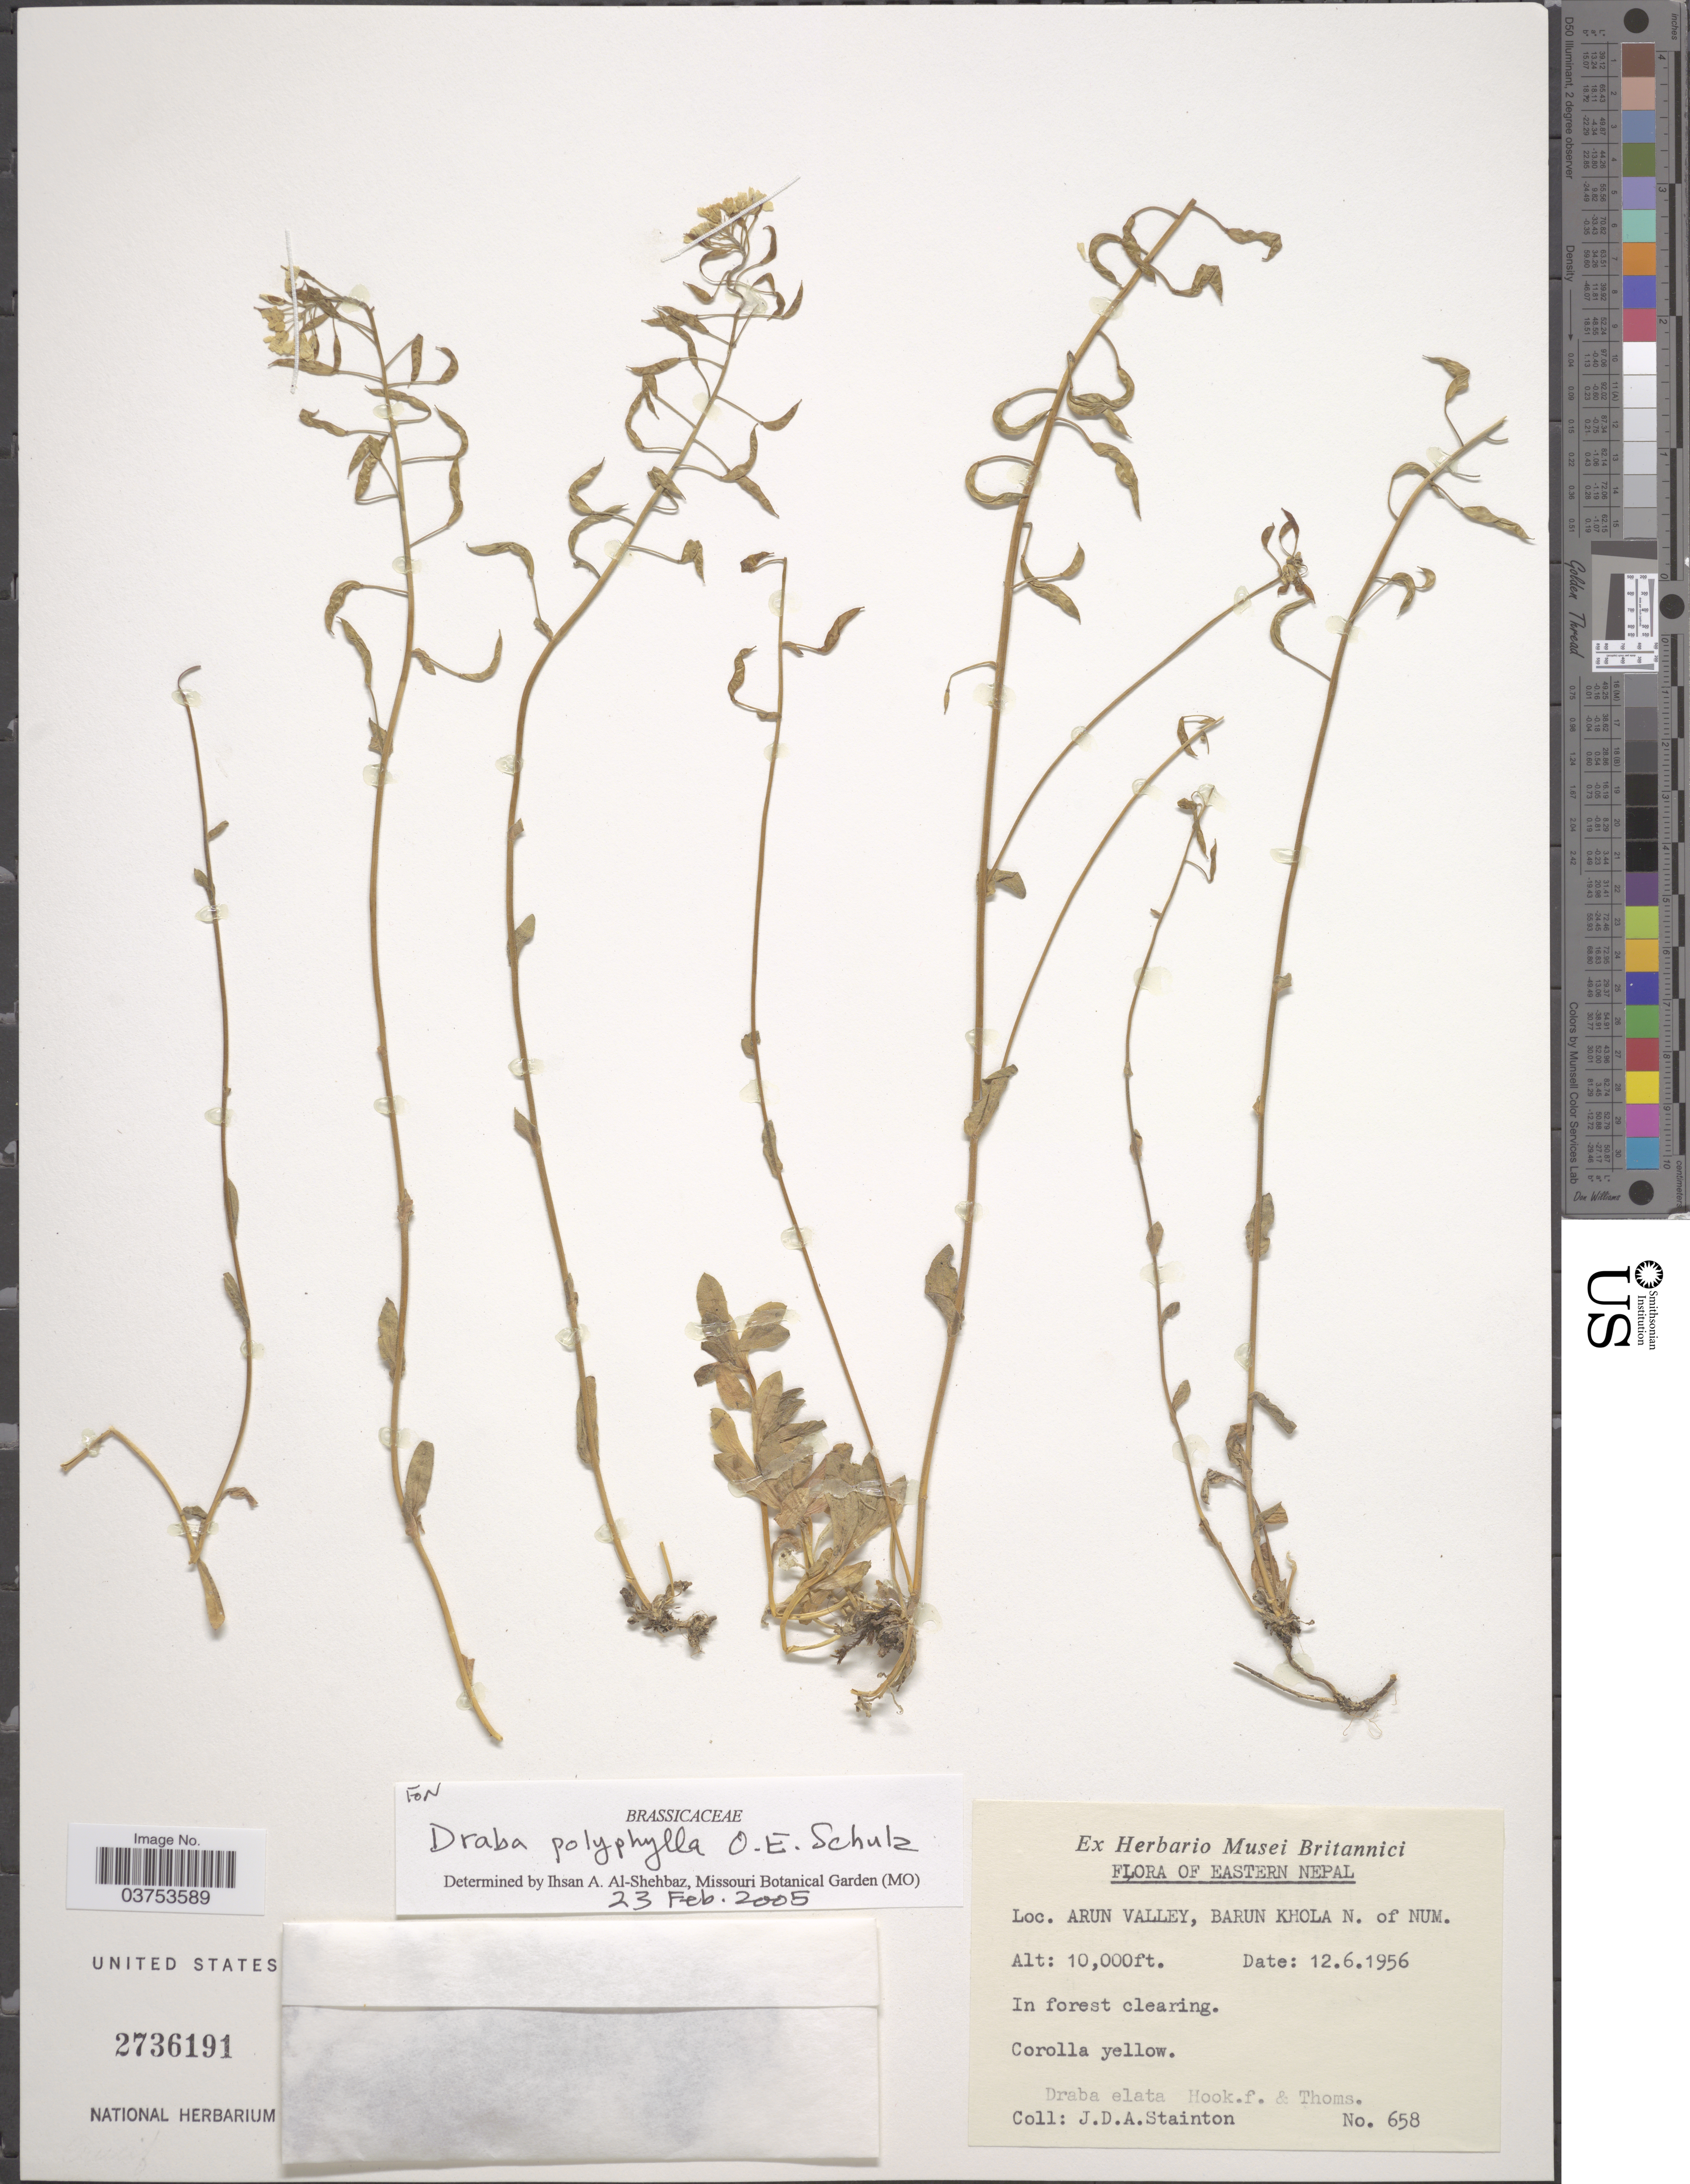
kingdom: Plantae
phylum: Tracheophyta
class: Magnoliopsida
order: Brassicales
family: Brassicaceae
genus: Draba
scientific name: Draba polyphylla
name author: O.E. Schulz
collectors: J. Stainton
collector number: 658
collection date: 1956-06-12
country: Nepal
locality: Eastern Nepal. Arun Valley, Barun Khola N. of Num.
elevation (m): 3048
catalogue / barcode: US 2736191